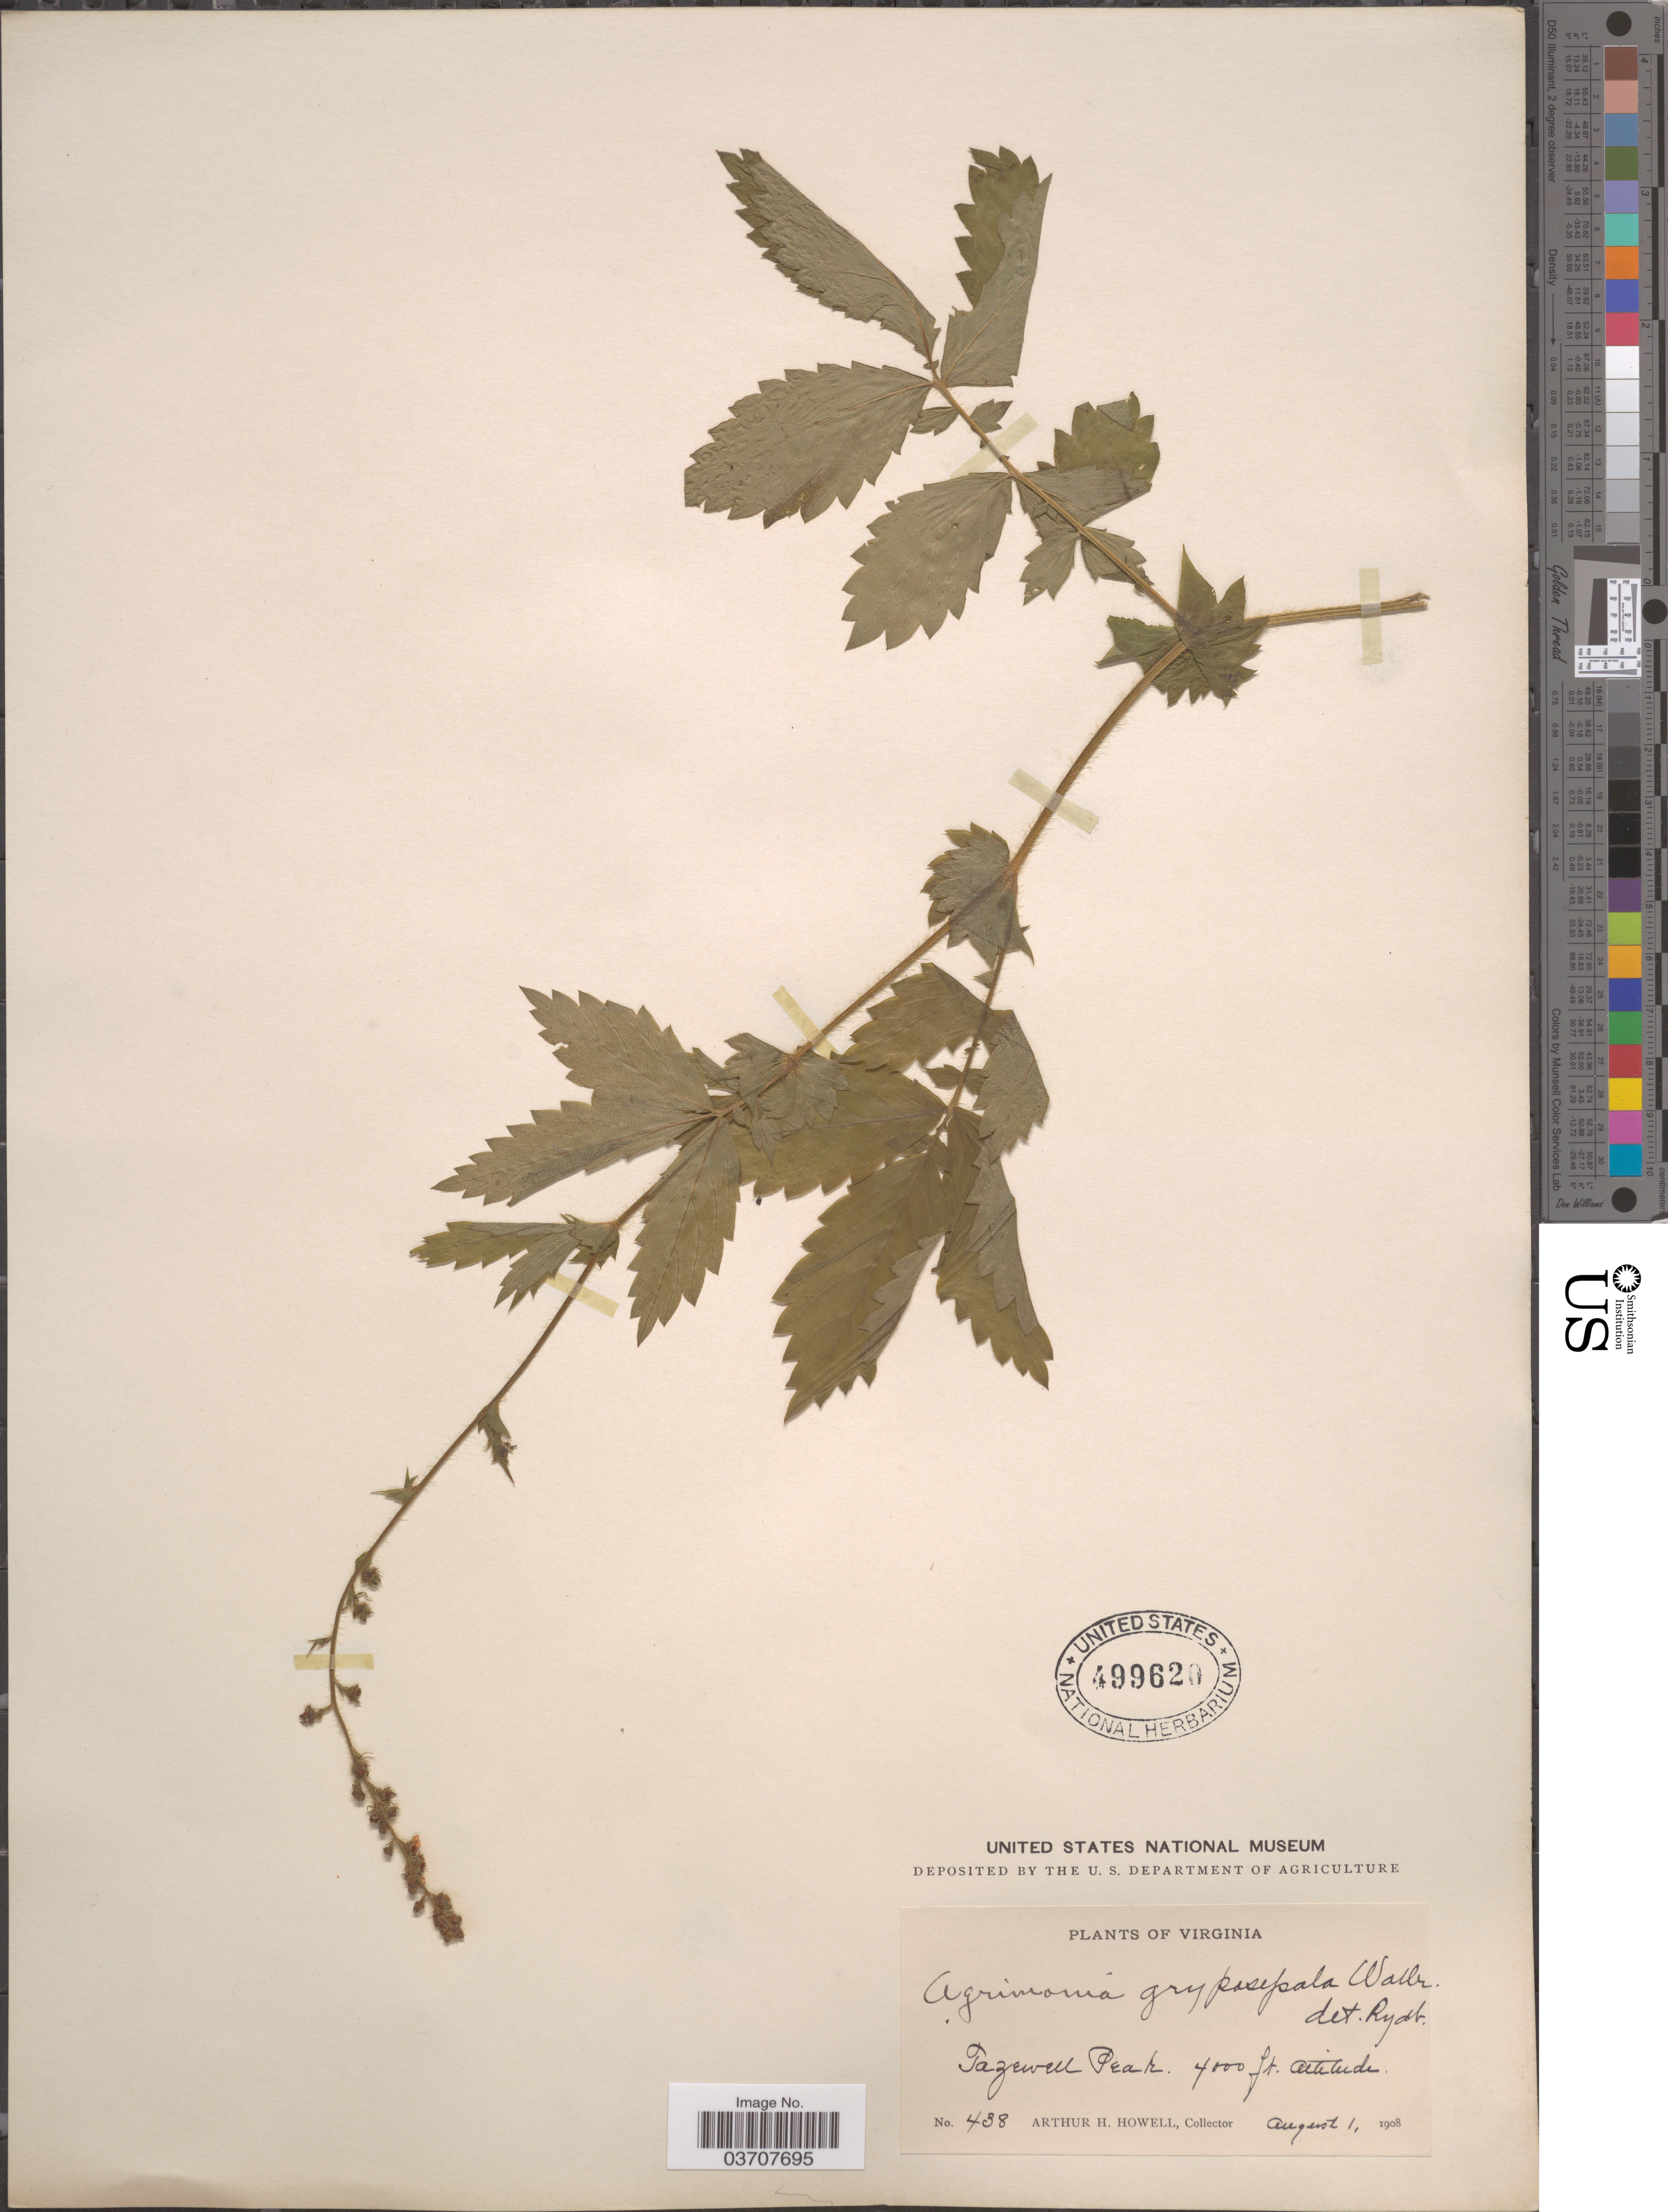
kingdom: Plantae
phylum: Tracheophyta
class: Magnoliopsida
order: Rosales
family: Rosaceae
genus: Agrimonia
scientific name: Agrimonia gryposepala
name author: Wallr.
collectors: A. H. Howell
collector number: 438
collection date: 1908-08-01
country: United States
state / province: Virginia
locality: Farewell Peak.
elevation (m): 1219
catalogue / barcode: US 499620